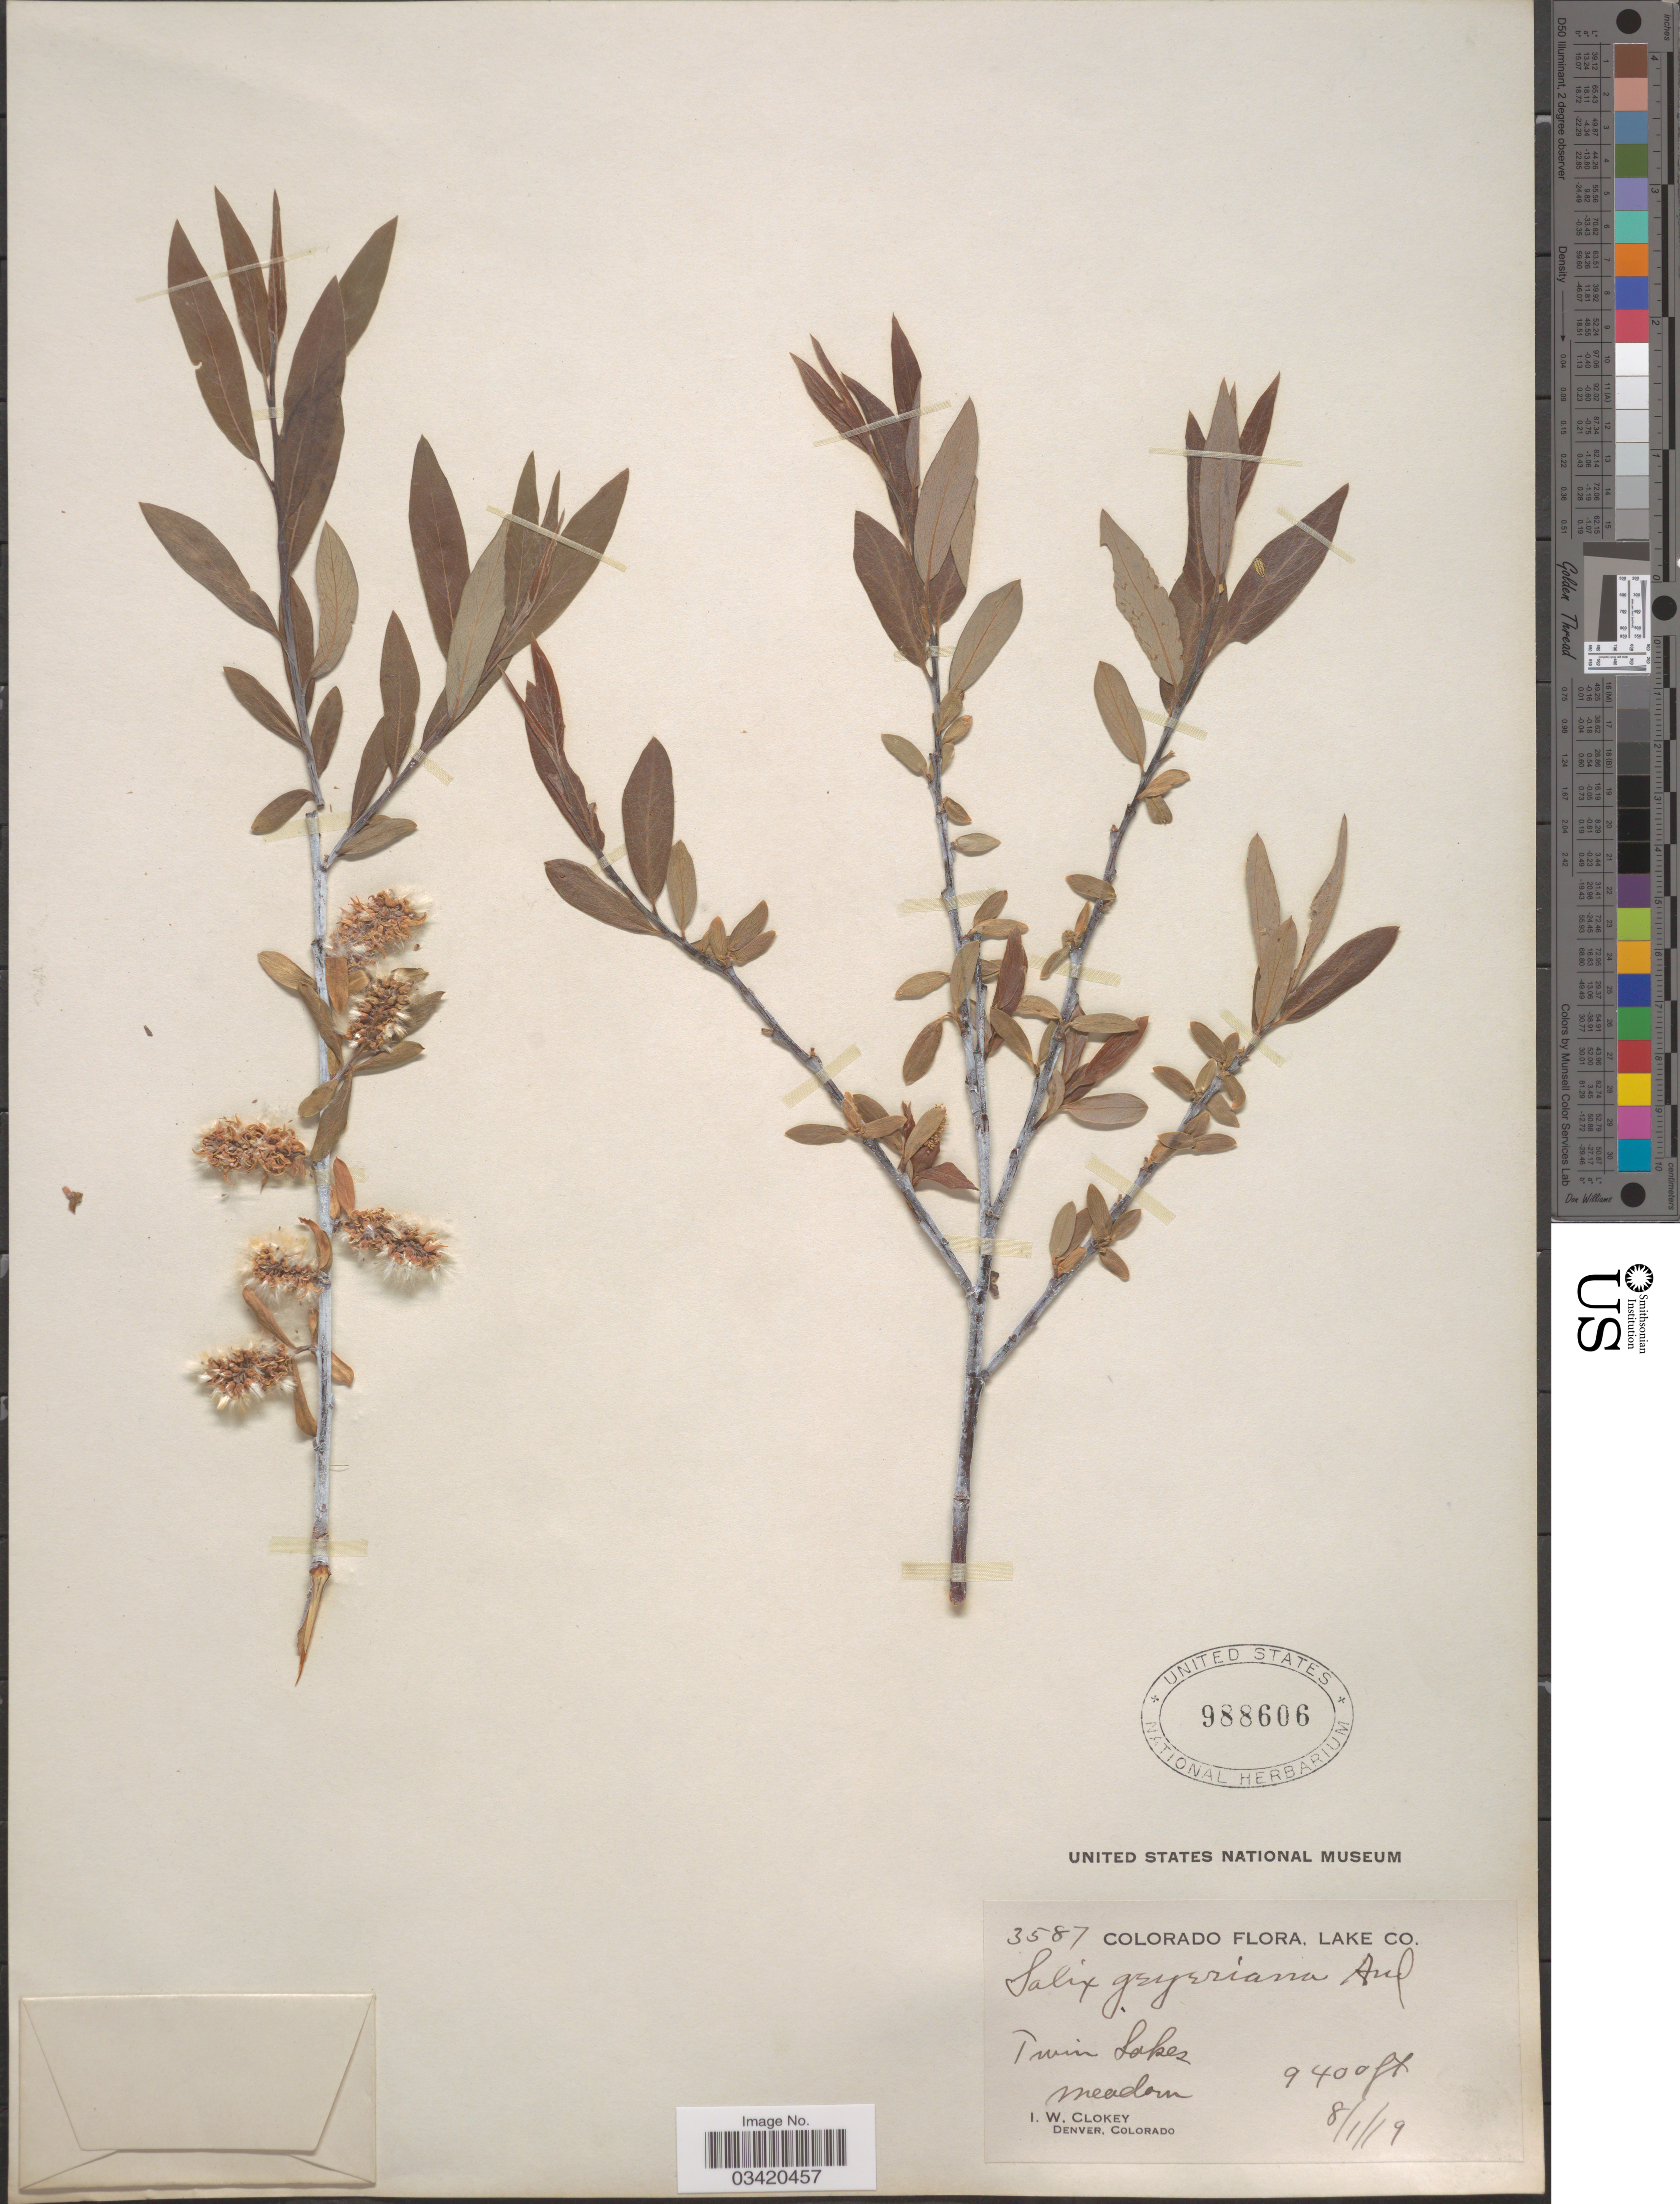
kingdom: Plantae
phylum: Tracheophyta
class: Magnoliopsida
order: Malpighiales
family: Salicaceae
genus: Salix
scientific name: Salix geyeriana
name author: Andersson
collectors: I. W. Clokey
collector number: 3587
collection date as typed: Transcribed d/m/y: 1/8/19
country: United States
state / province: Colorado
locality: Lake Co. Twin Lakes.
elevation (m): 2865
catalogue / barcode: US 988606